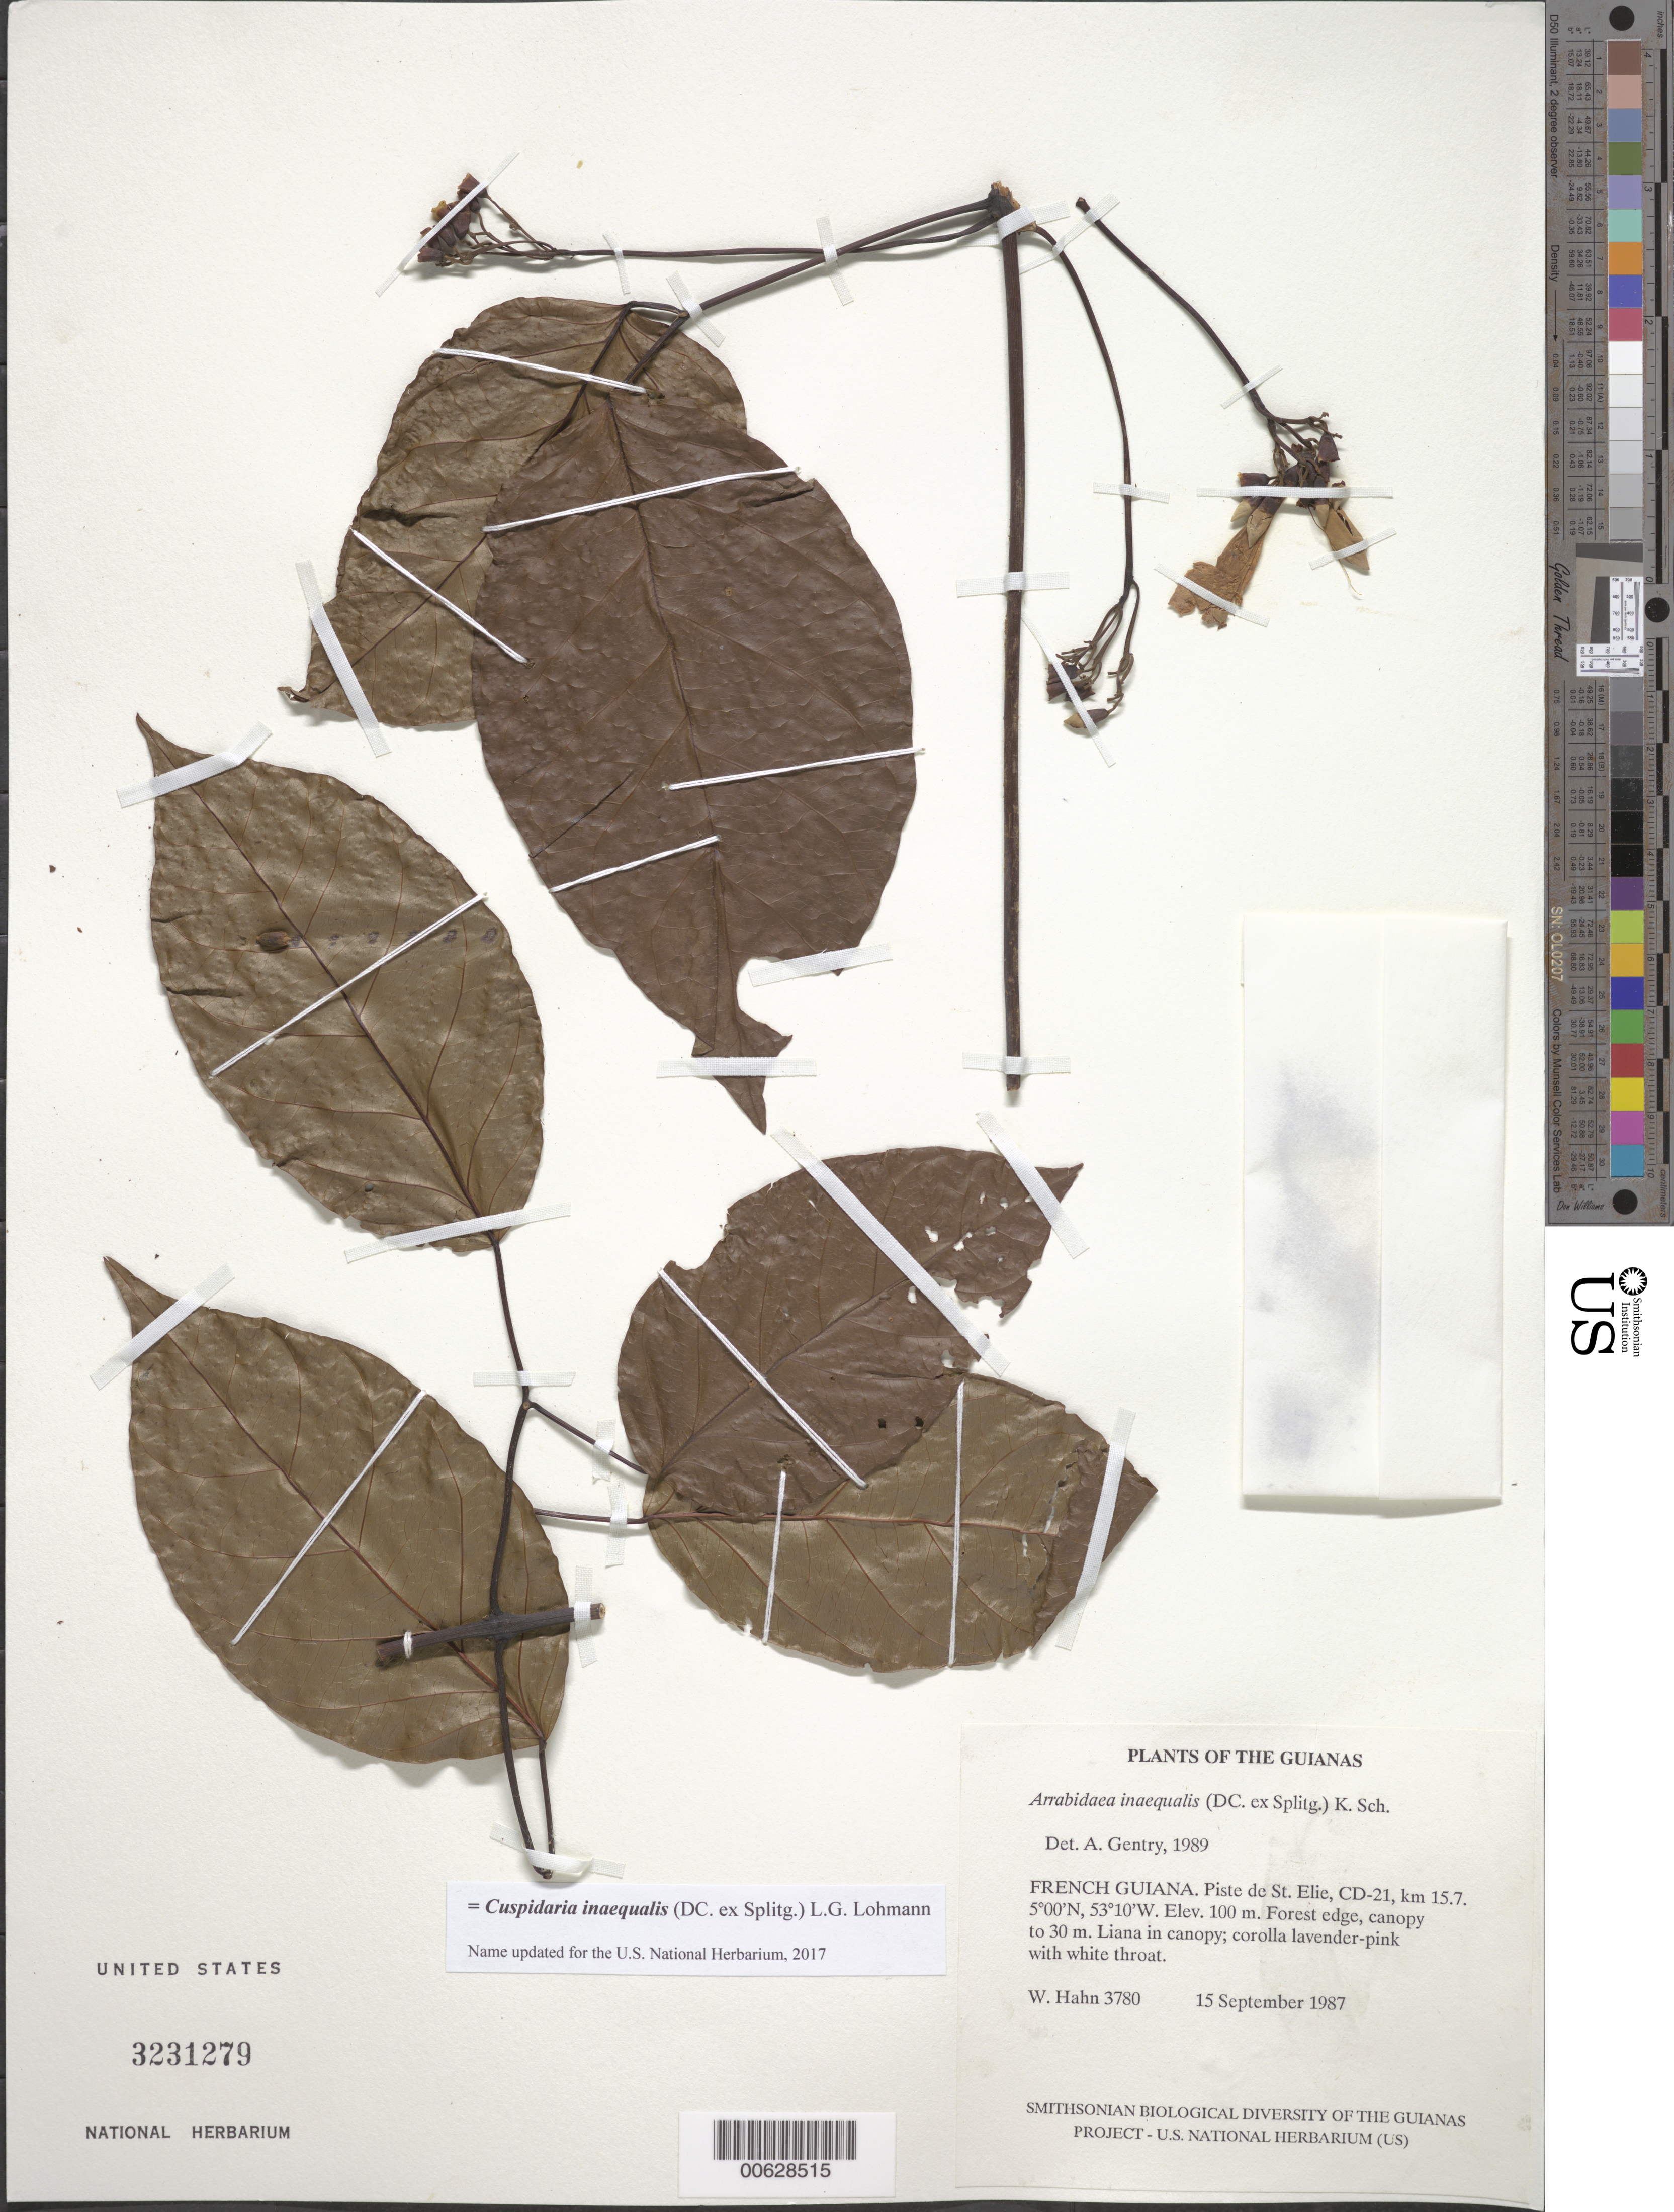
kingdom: Plantae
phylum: Tracheophyta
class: Magnoliopsida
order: Lamiales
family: Bignoniaceae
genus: Cuspidaria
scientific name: Cuspidaria inaequalis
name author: (Splitg.) L.G. Lohmann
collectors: W. Hahn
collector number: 3780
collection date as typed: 15 September 1987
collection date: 1987-09-15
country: French Guiana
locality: Piste de St. Elie, CD-21, km 15.7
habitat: Forest edge, canopy to 30 m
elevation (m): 100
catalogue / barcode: US 3231279